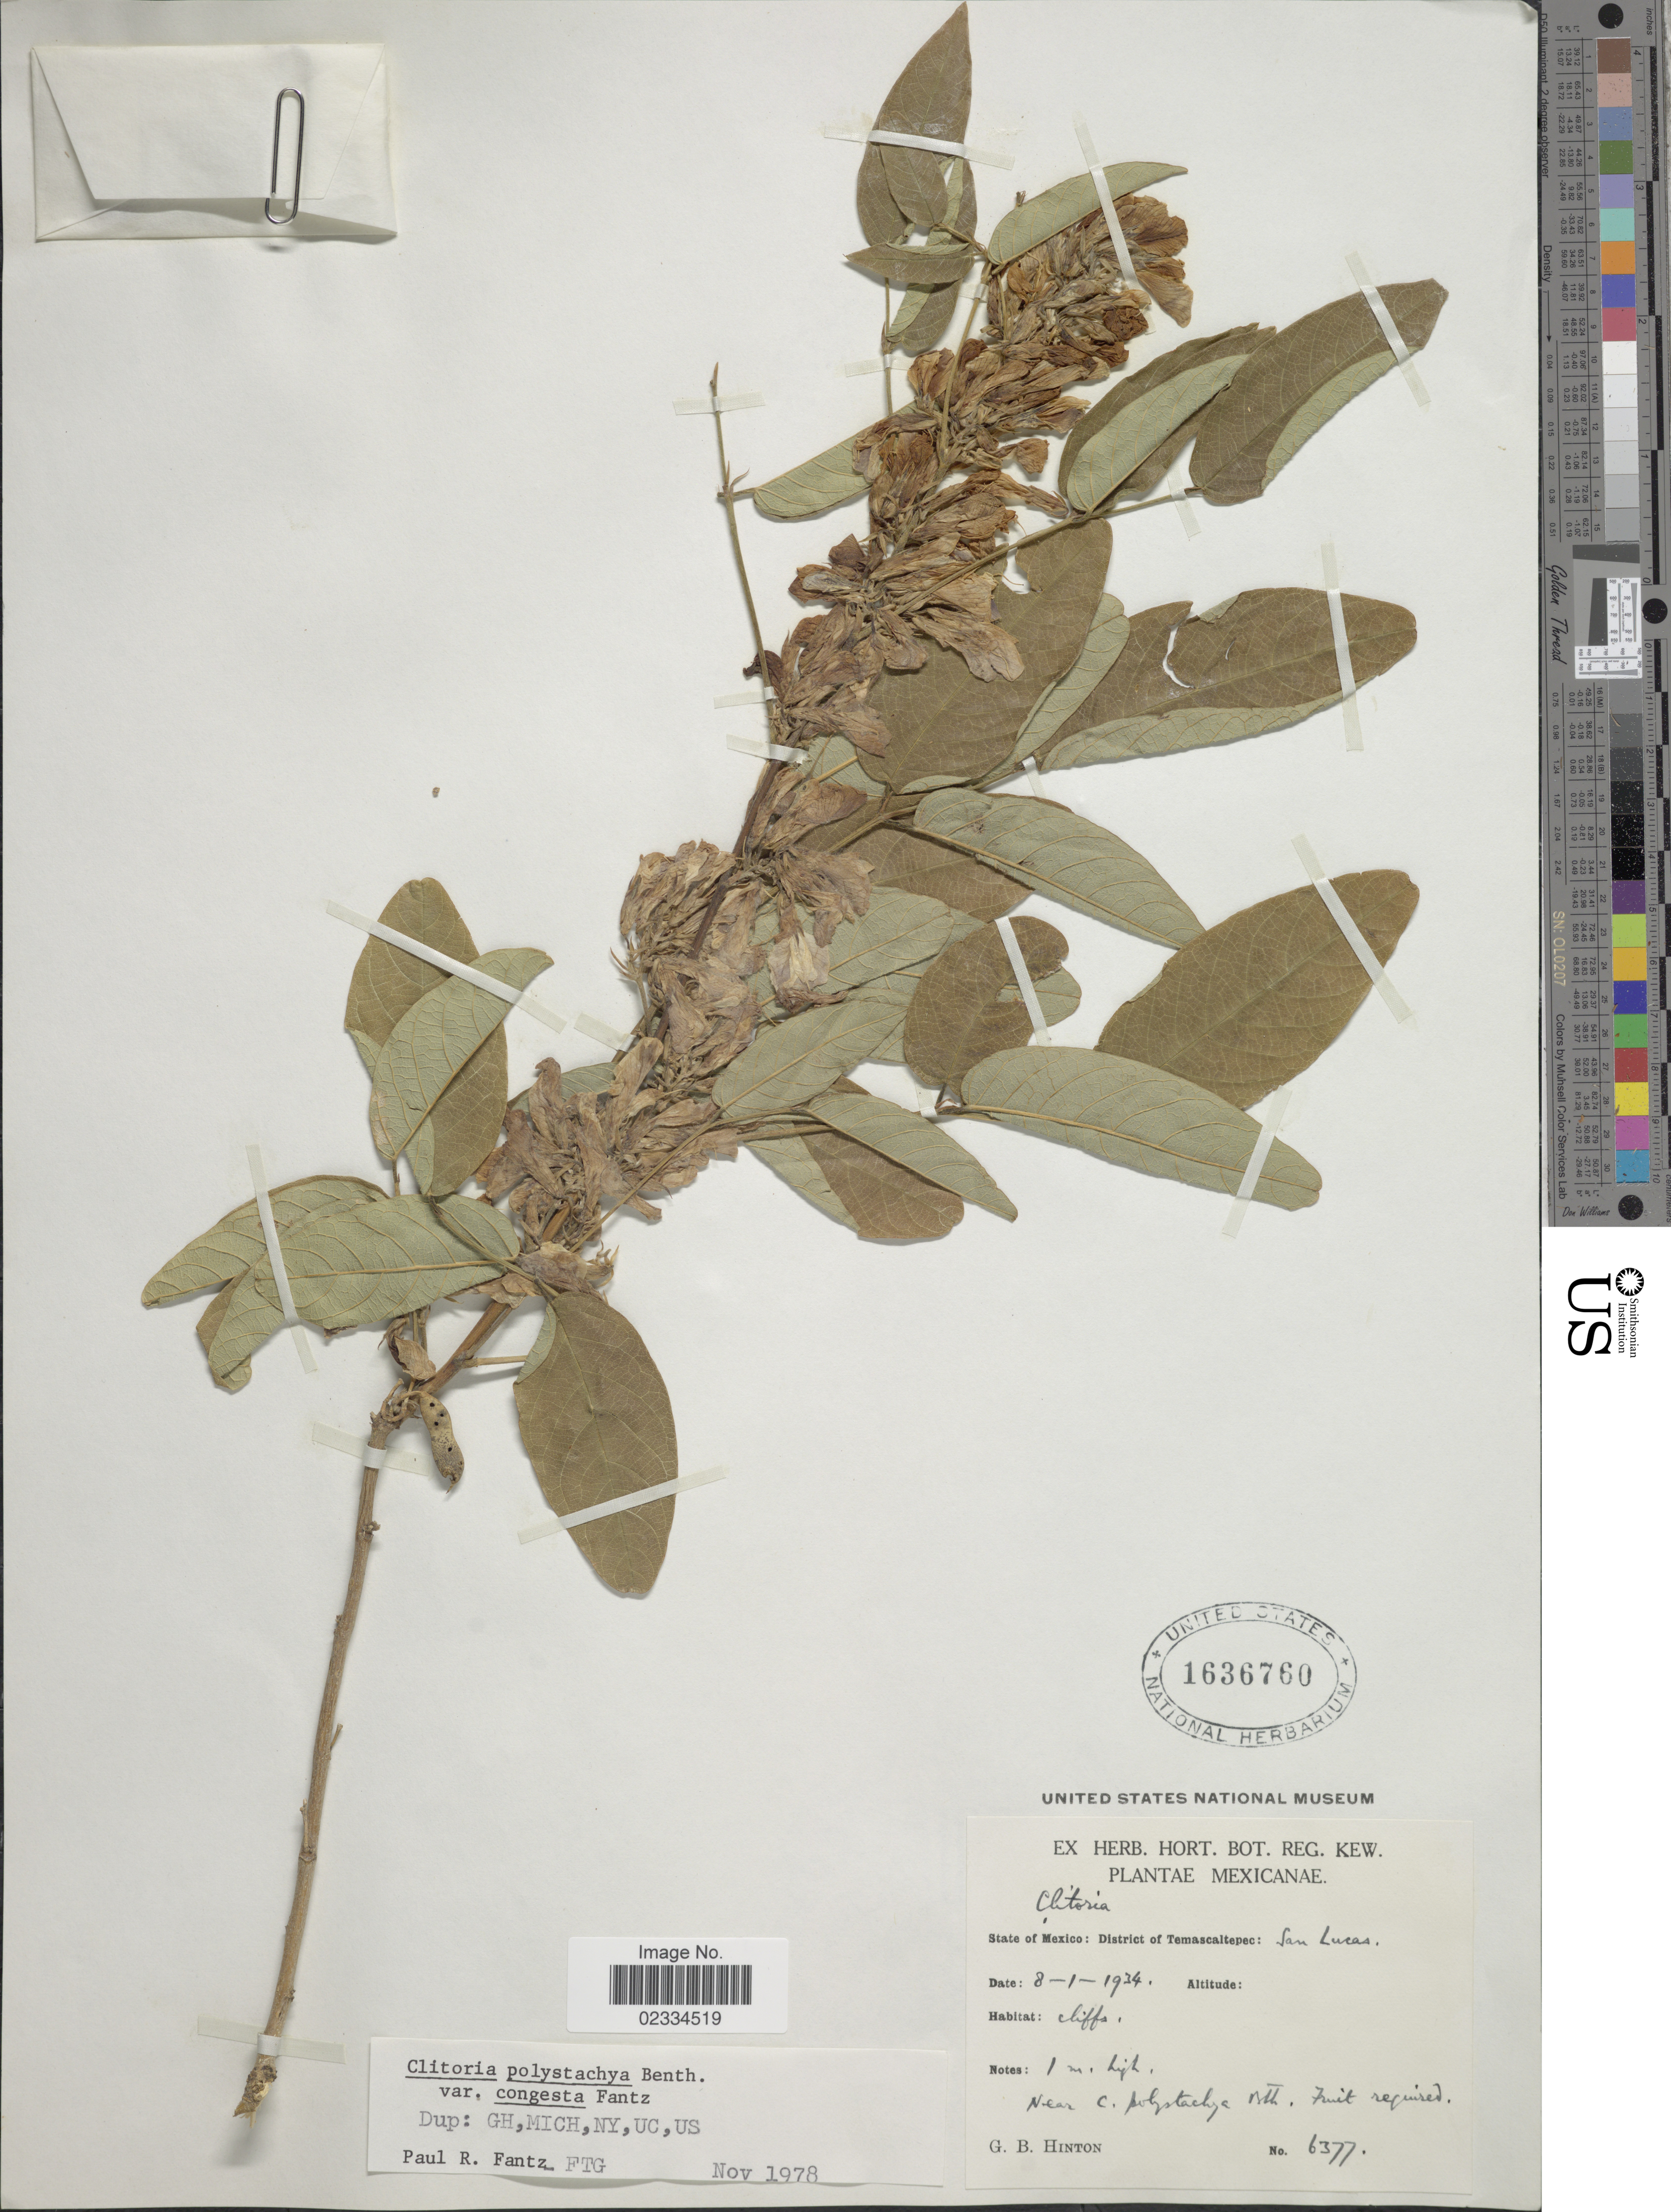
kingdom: Plantae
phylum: Tracheophyta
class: Magnoliopsida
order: Fabales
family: Fabaceae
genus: Clitoria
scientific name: Clitoria polystachya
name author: Benth.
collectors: G. B. Hinton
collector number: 6377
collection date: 1934-01-08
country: Mexico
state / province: México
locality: District of Temascaltepec, San Lucas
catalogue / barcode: US 1636760